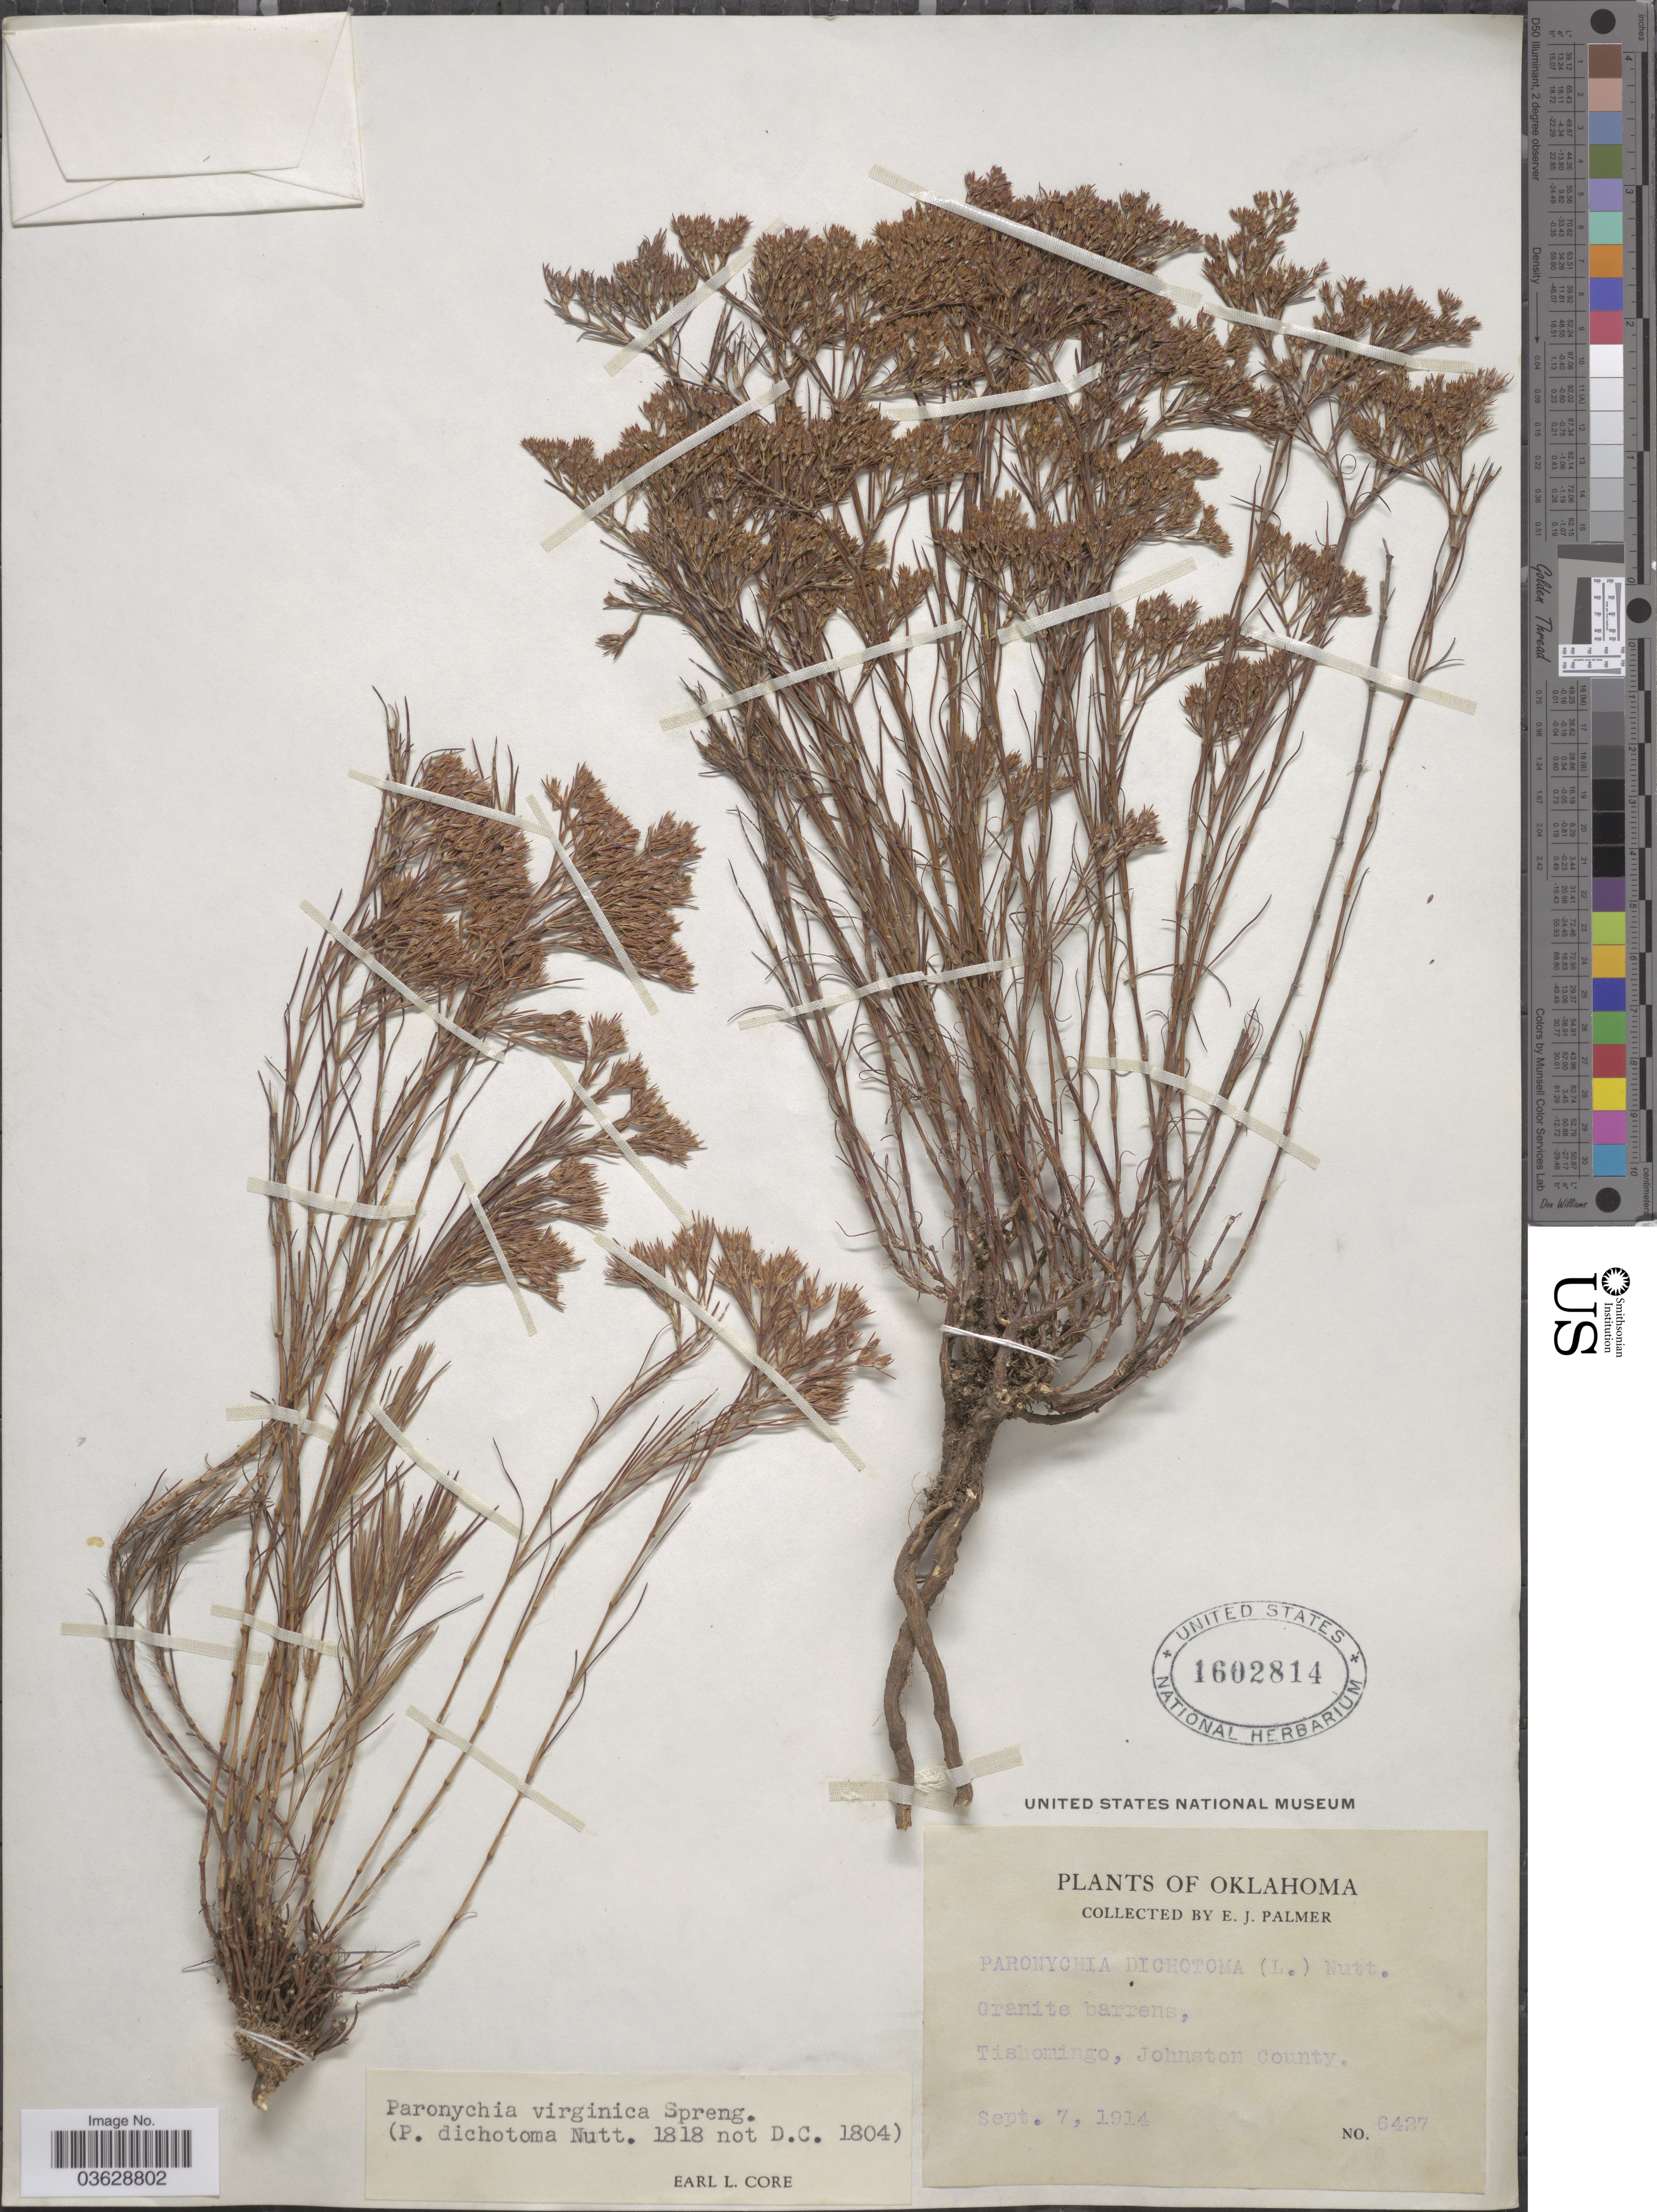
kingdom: Plantae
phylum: Tracheophyta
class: Magnoliopsida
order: Caryophyllales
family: Caryophyllaceae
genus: Paronychia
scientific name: Paronychia virginica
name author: Spreng.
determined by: Strong, Mark T., (BOT), Smithsonian Institution - National Museum of Natural History (UNITED STATES)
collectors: E. J. Palmer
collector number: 6427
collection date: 1914-09-07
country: United States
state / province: Oklahoma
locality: Tishomingo, Johnston County.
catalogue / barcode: US 1602814